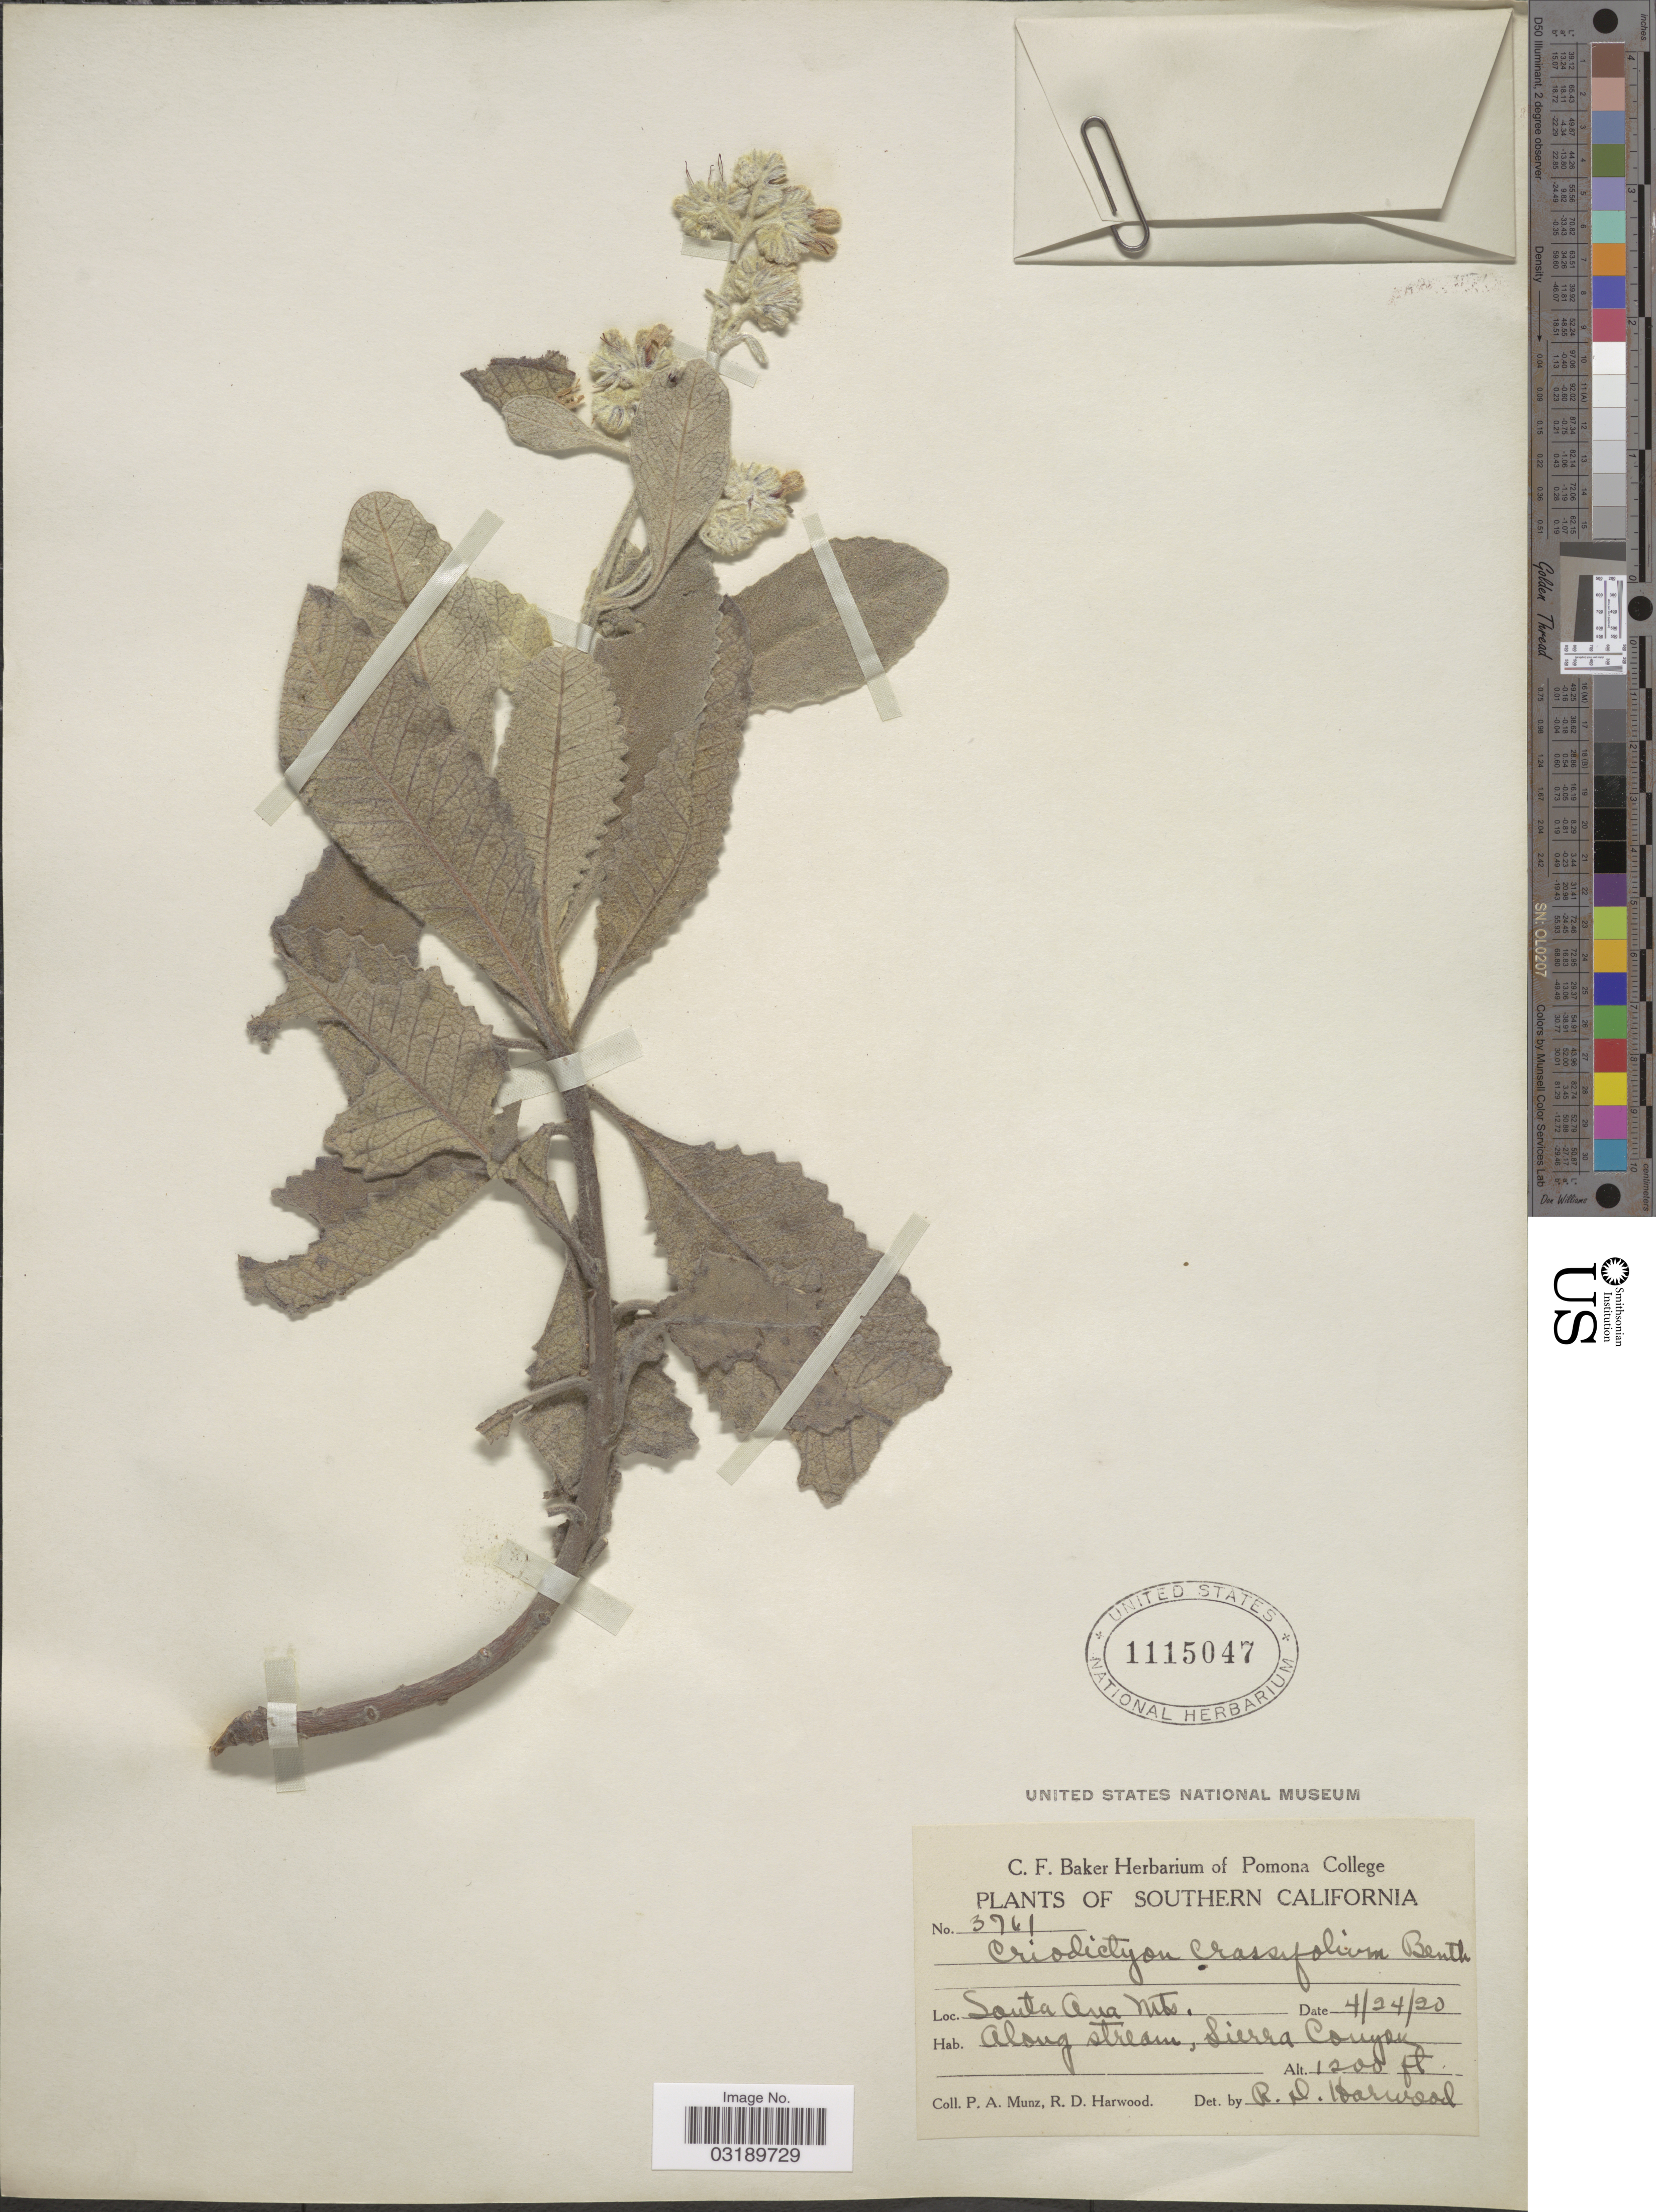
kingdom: Plantae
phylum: Tracheophyta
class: Magnoliopsida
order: Boraginales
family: Namaceae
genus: Eriodictyon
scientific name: Eriodictyon crassifolium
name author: Benth.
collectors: P. A. Munz & R. Harwood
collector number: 3761*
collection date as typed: Transcribed d/m/y: 24/4/20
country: United States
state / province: California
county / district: Los Angeles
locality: Southern California. Santa Ana Mts. Along stream, Sierra Canyon.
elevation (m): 366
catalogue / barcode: US 1115047